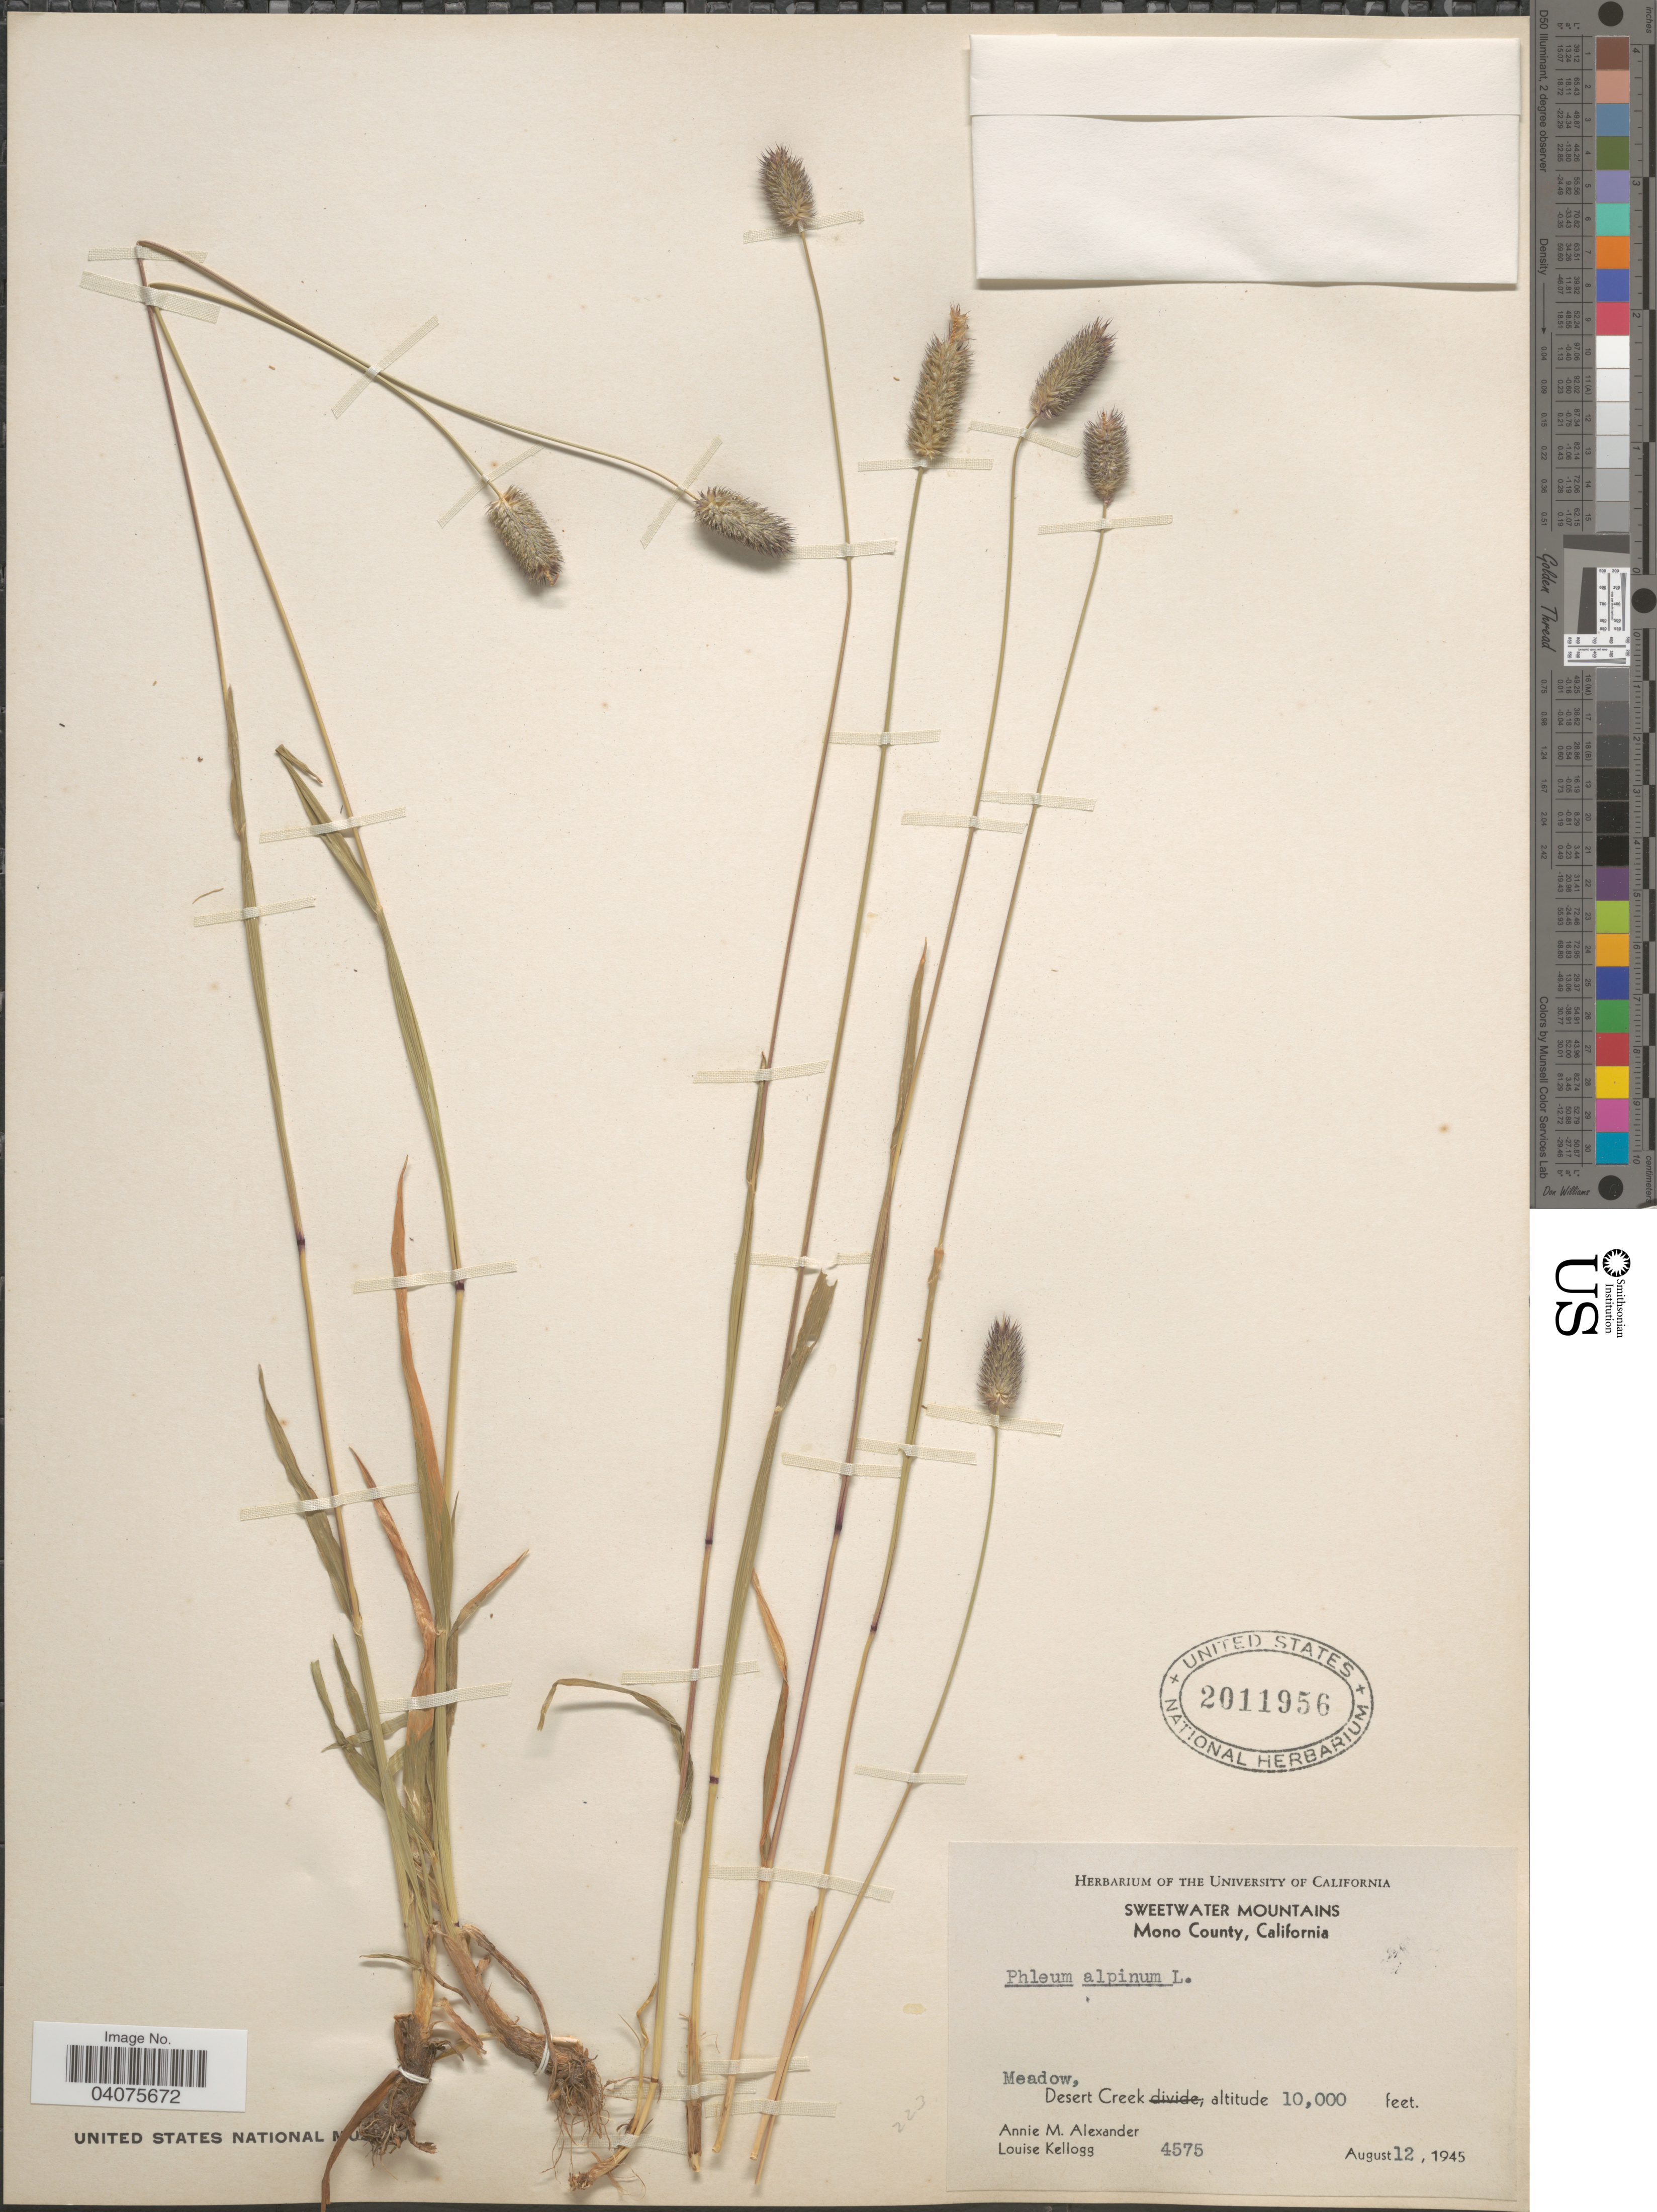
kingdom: Plantae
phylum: Tracheophyta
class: Liliopsida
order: Poales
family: Poaceae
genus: Phleum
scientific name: Phleum alpinum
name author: L.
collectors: A. M. Alexander & L. Kellogg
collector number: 4575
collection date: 1945-08-12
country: United States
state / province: California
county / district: Mono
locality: Sweetwater Mountains. Mono County. Desert Creek.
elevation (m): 3048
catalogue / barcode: US 2011956